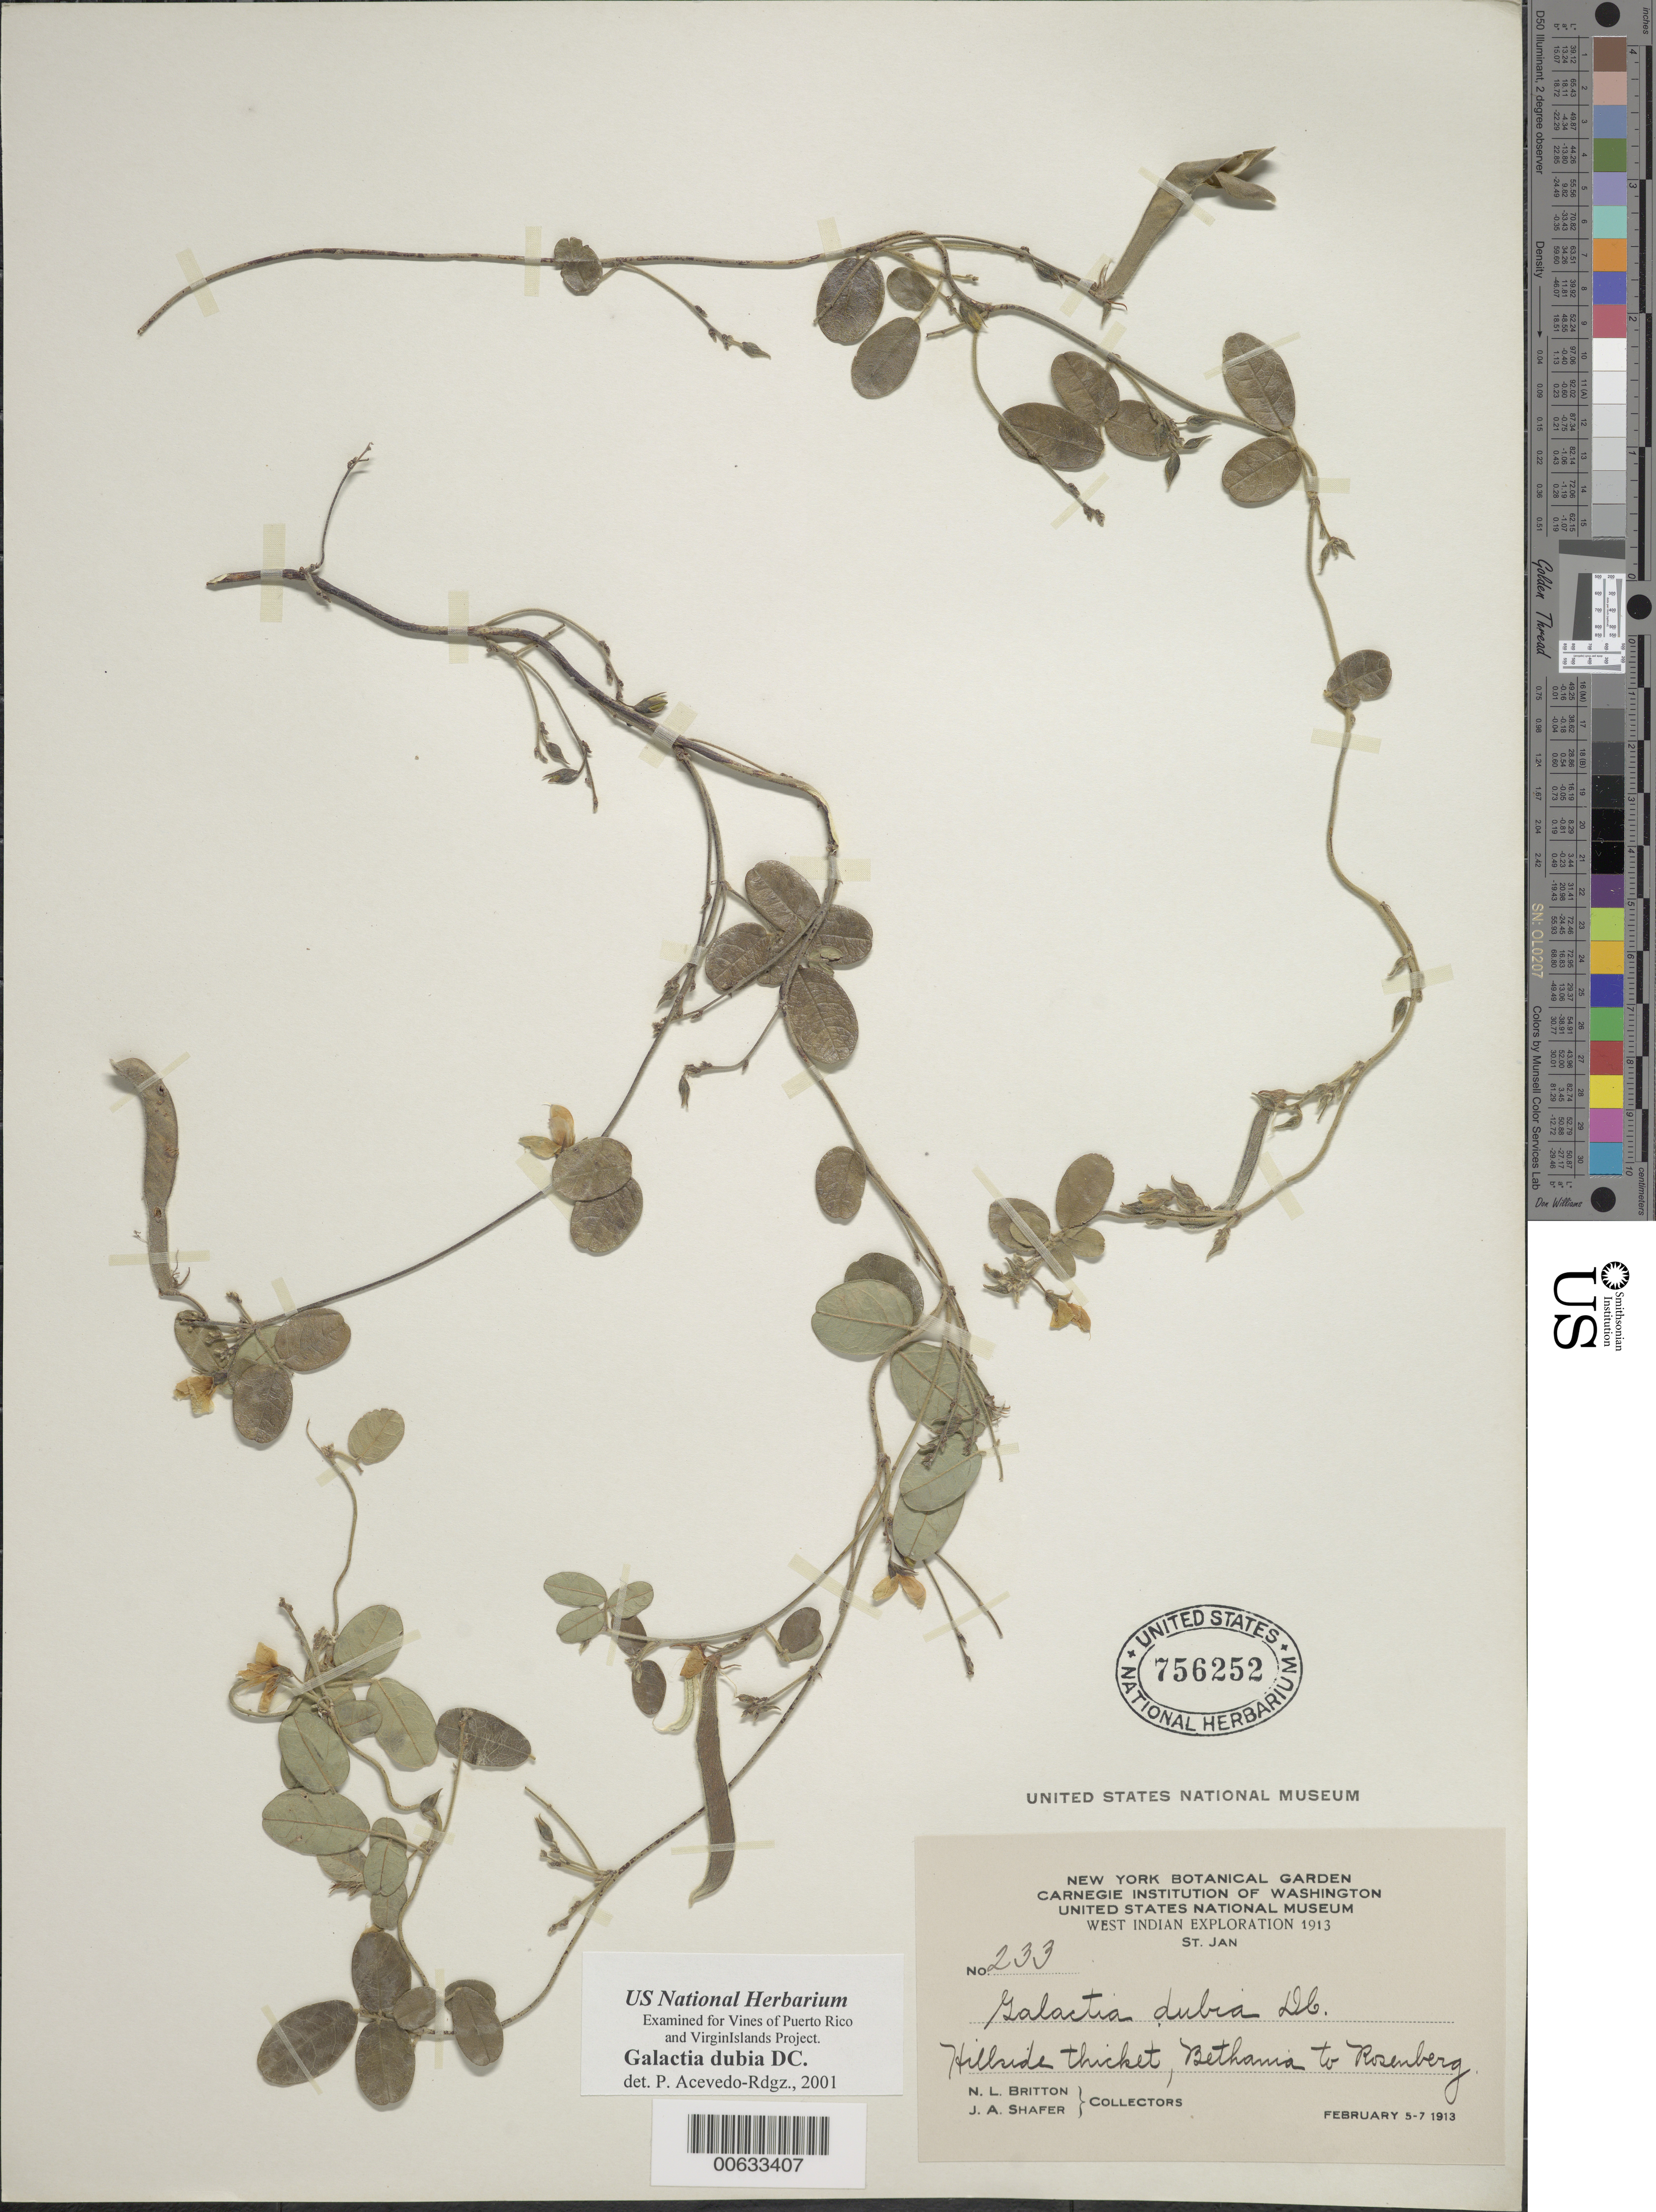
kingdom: Plantae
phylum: Tracheophyta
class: Magnoliopsida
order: Fabales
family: Fabaceae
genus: Galactia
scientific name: Galactia dubia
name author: DC.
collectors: N. Britton & J. A. Shafer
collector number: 233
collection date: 1913-02-05/1913-02-07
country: U.S. Virgin Islands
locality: West Indian, St. Jan, Hillside thicket, Bethania to Rosenberg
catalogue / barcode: US 756252